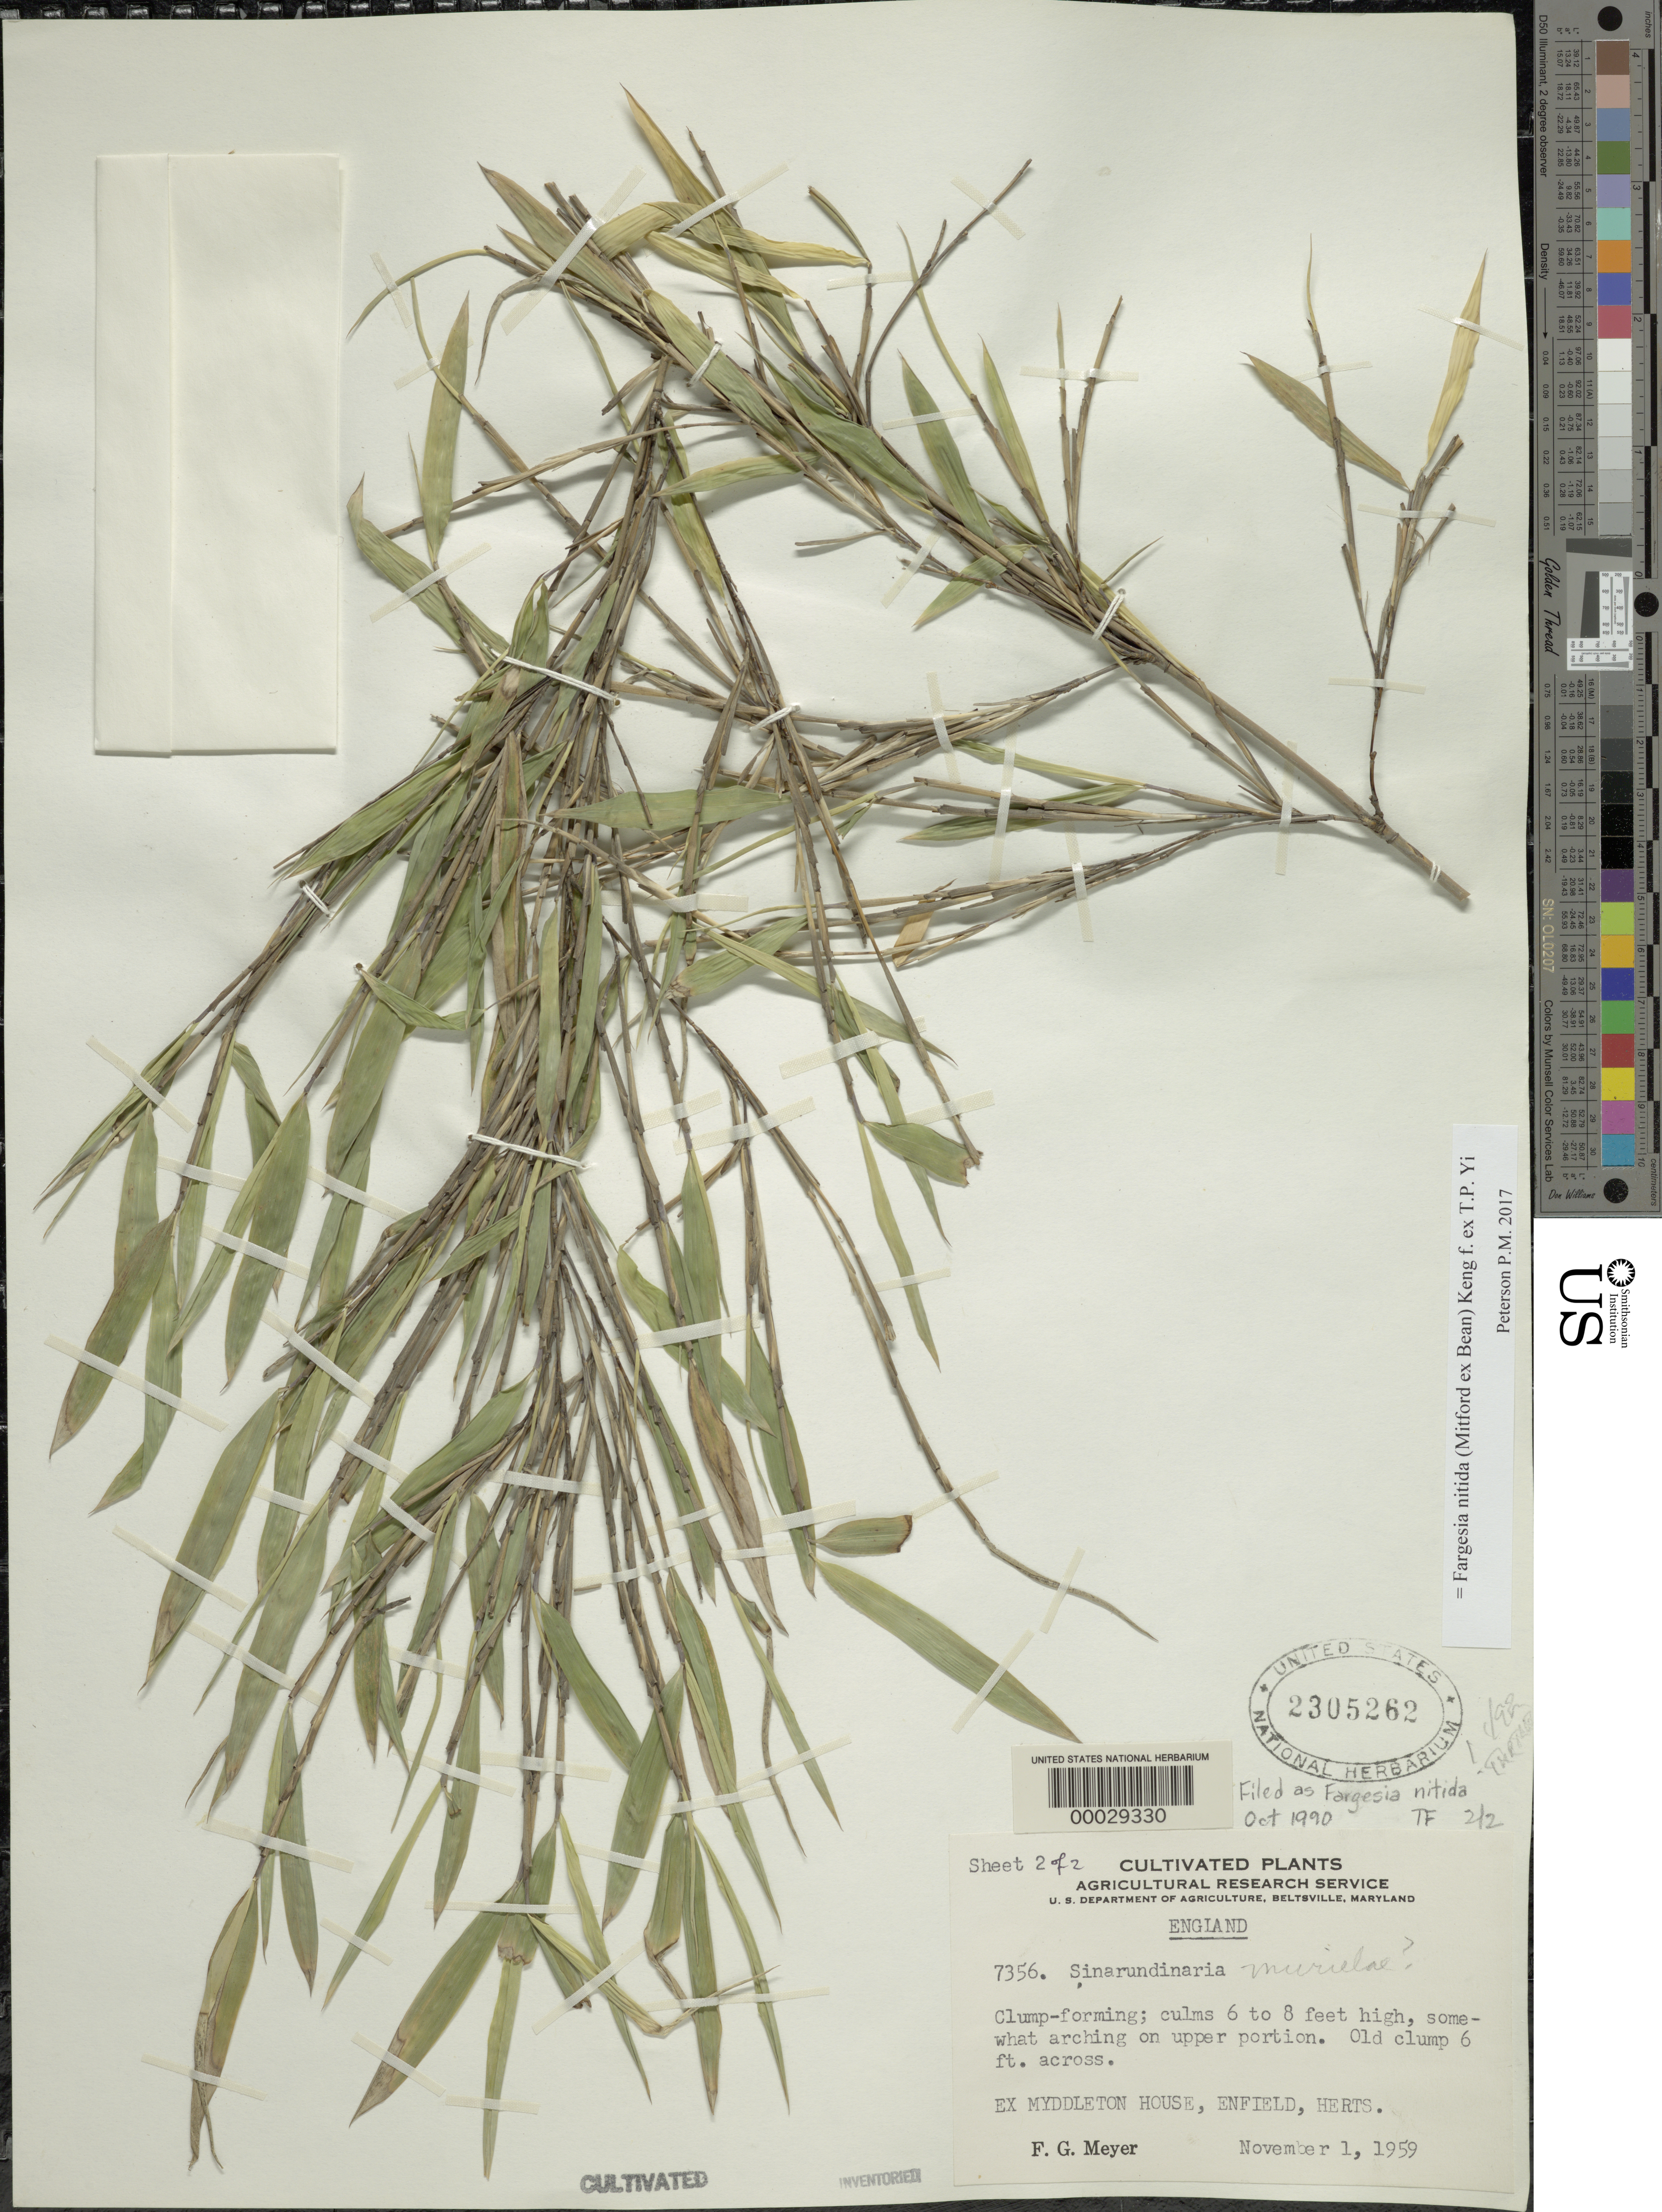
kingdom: Plantae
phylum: Tracheophyta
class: Liliopsida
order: Poales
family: Poaceae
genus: Fargesia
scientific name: Fargesia nitida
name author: (Mitford ex Stapf) Keng f. ex T.P. Yi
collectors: F. G. Meyer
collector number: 7356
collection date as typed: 01 Nov 1959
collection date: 1959-11-01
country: United Kingdom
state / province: England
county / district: Hertfordshire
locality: Myddleton House, Enfield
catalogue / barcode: US 2305262